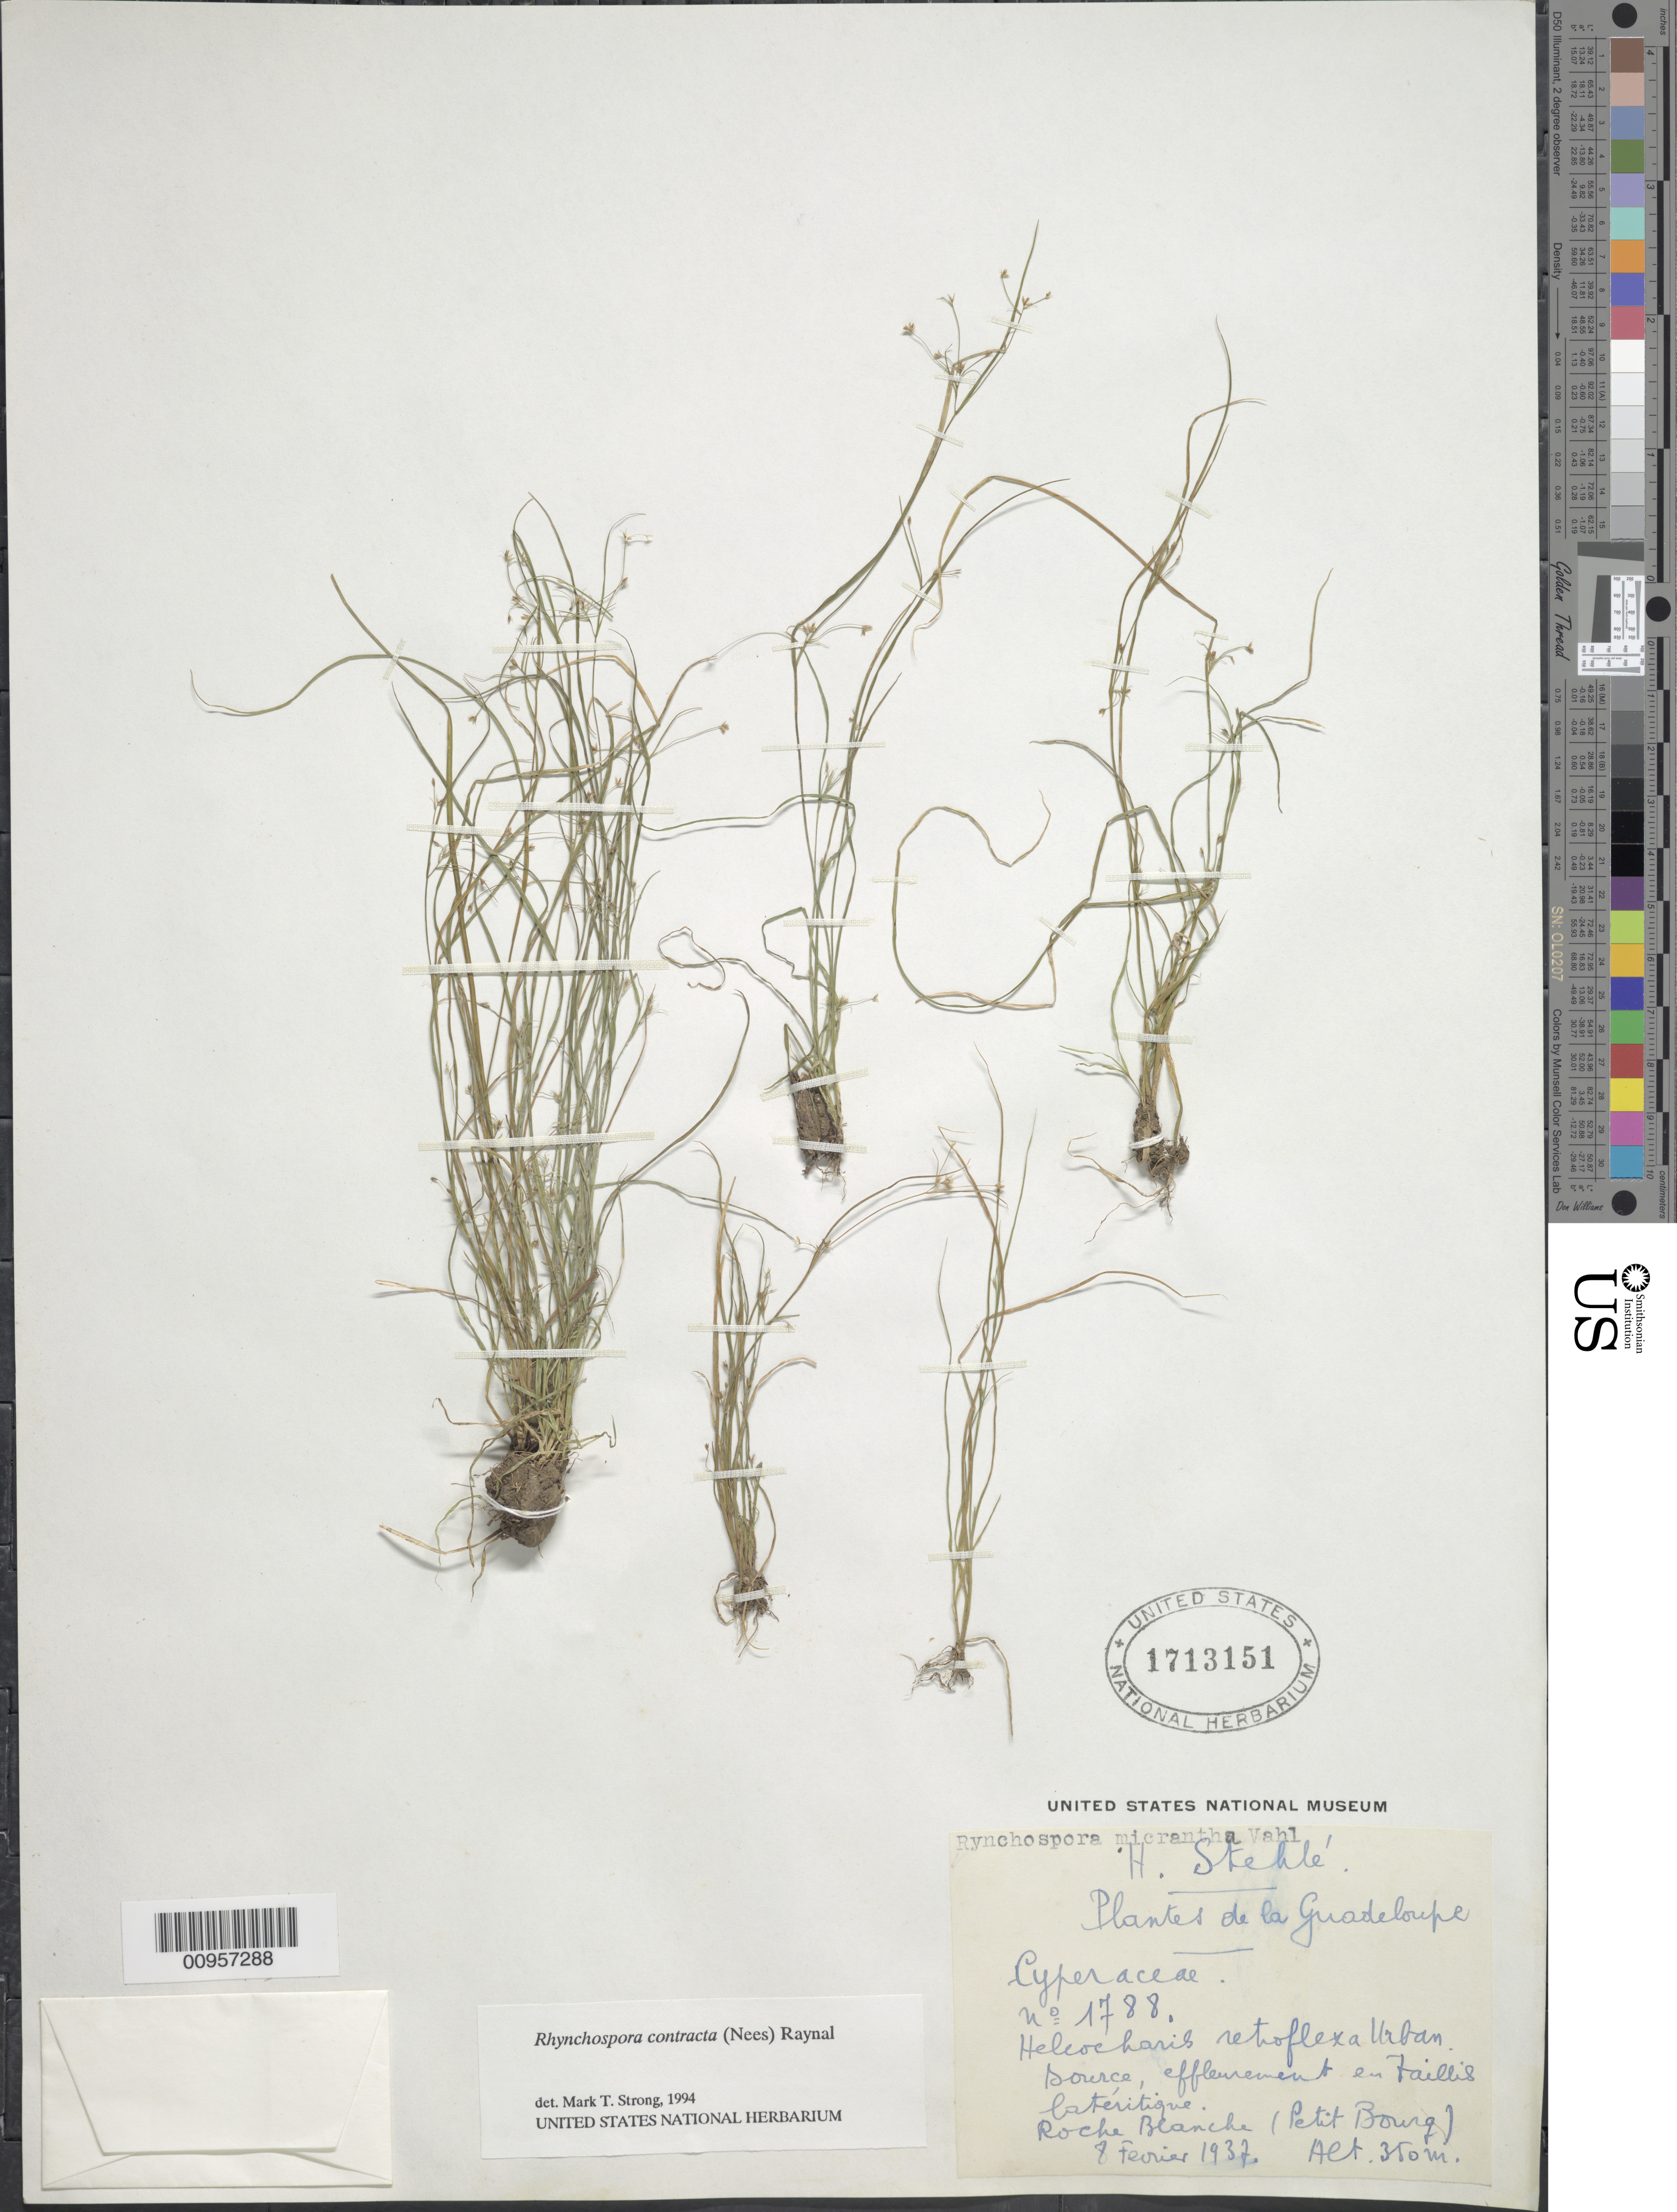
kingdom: Plantae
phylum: Tracheophyta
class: Liliopsida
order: Poales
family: Cyperaceae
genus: Rhynchospora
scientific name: Rhynchospora contracta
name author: (Nees) J. Raynal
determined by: Strong, M. T., (US), Smithsonian Institution - National Museum of Natural History (UNITED STATES)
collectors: H. Stehlé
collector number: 1788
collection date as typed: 08 Feb 1937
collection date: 1937-02-08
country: Guadeloupe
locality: Source, Roche Blanche (Petit Bourg)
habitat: Effleurement en taillis latéritique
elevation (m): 350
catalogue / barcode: US 1713151